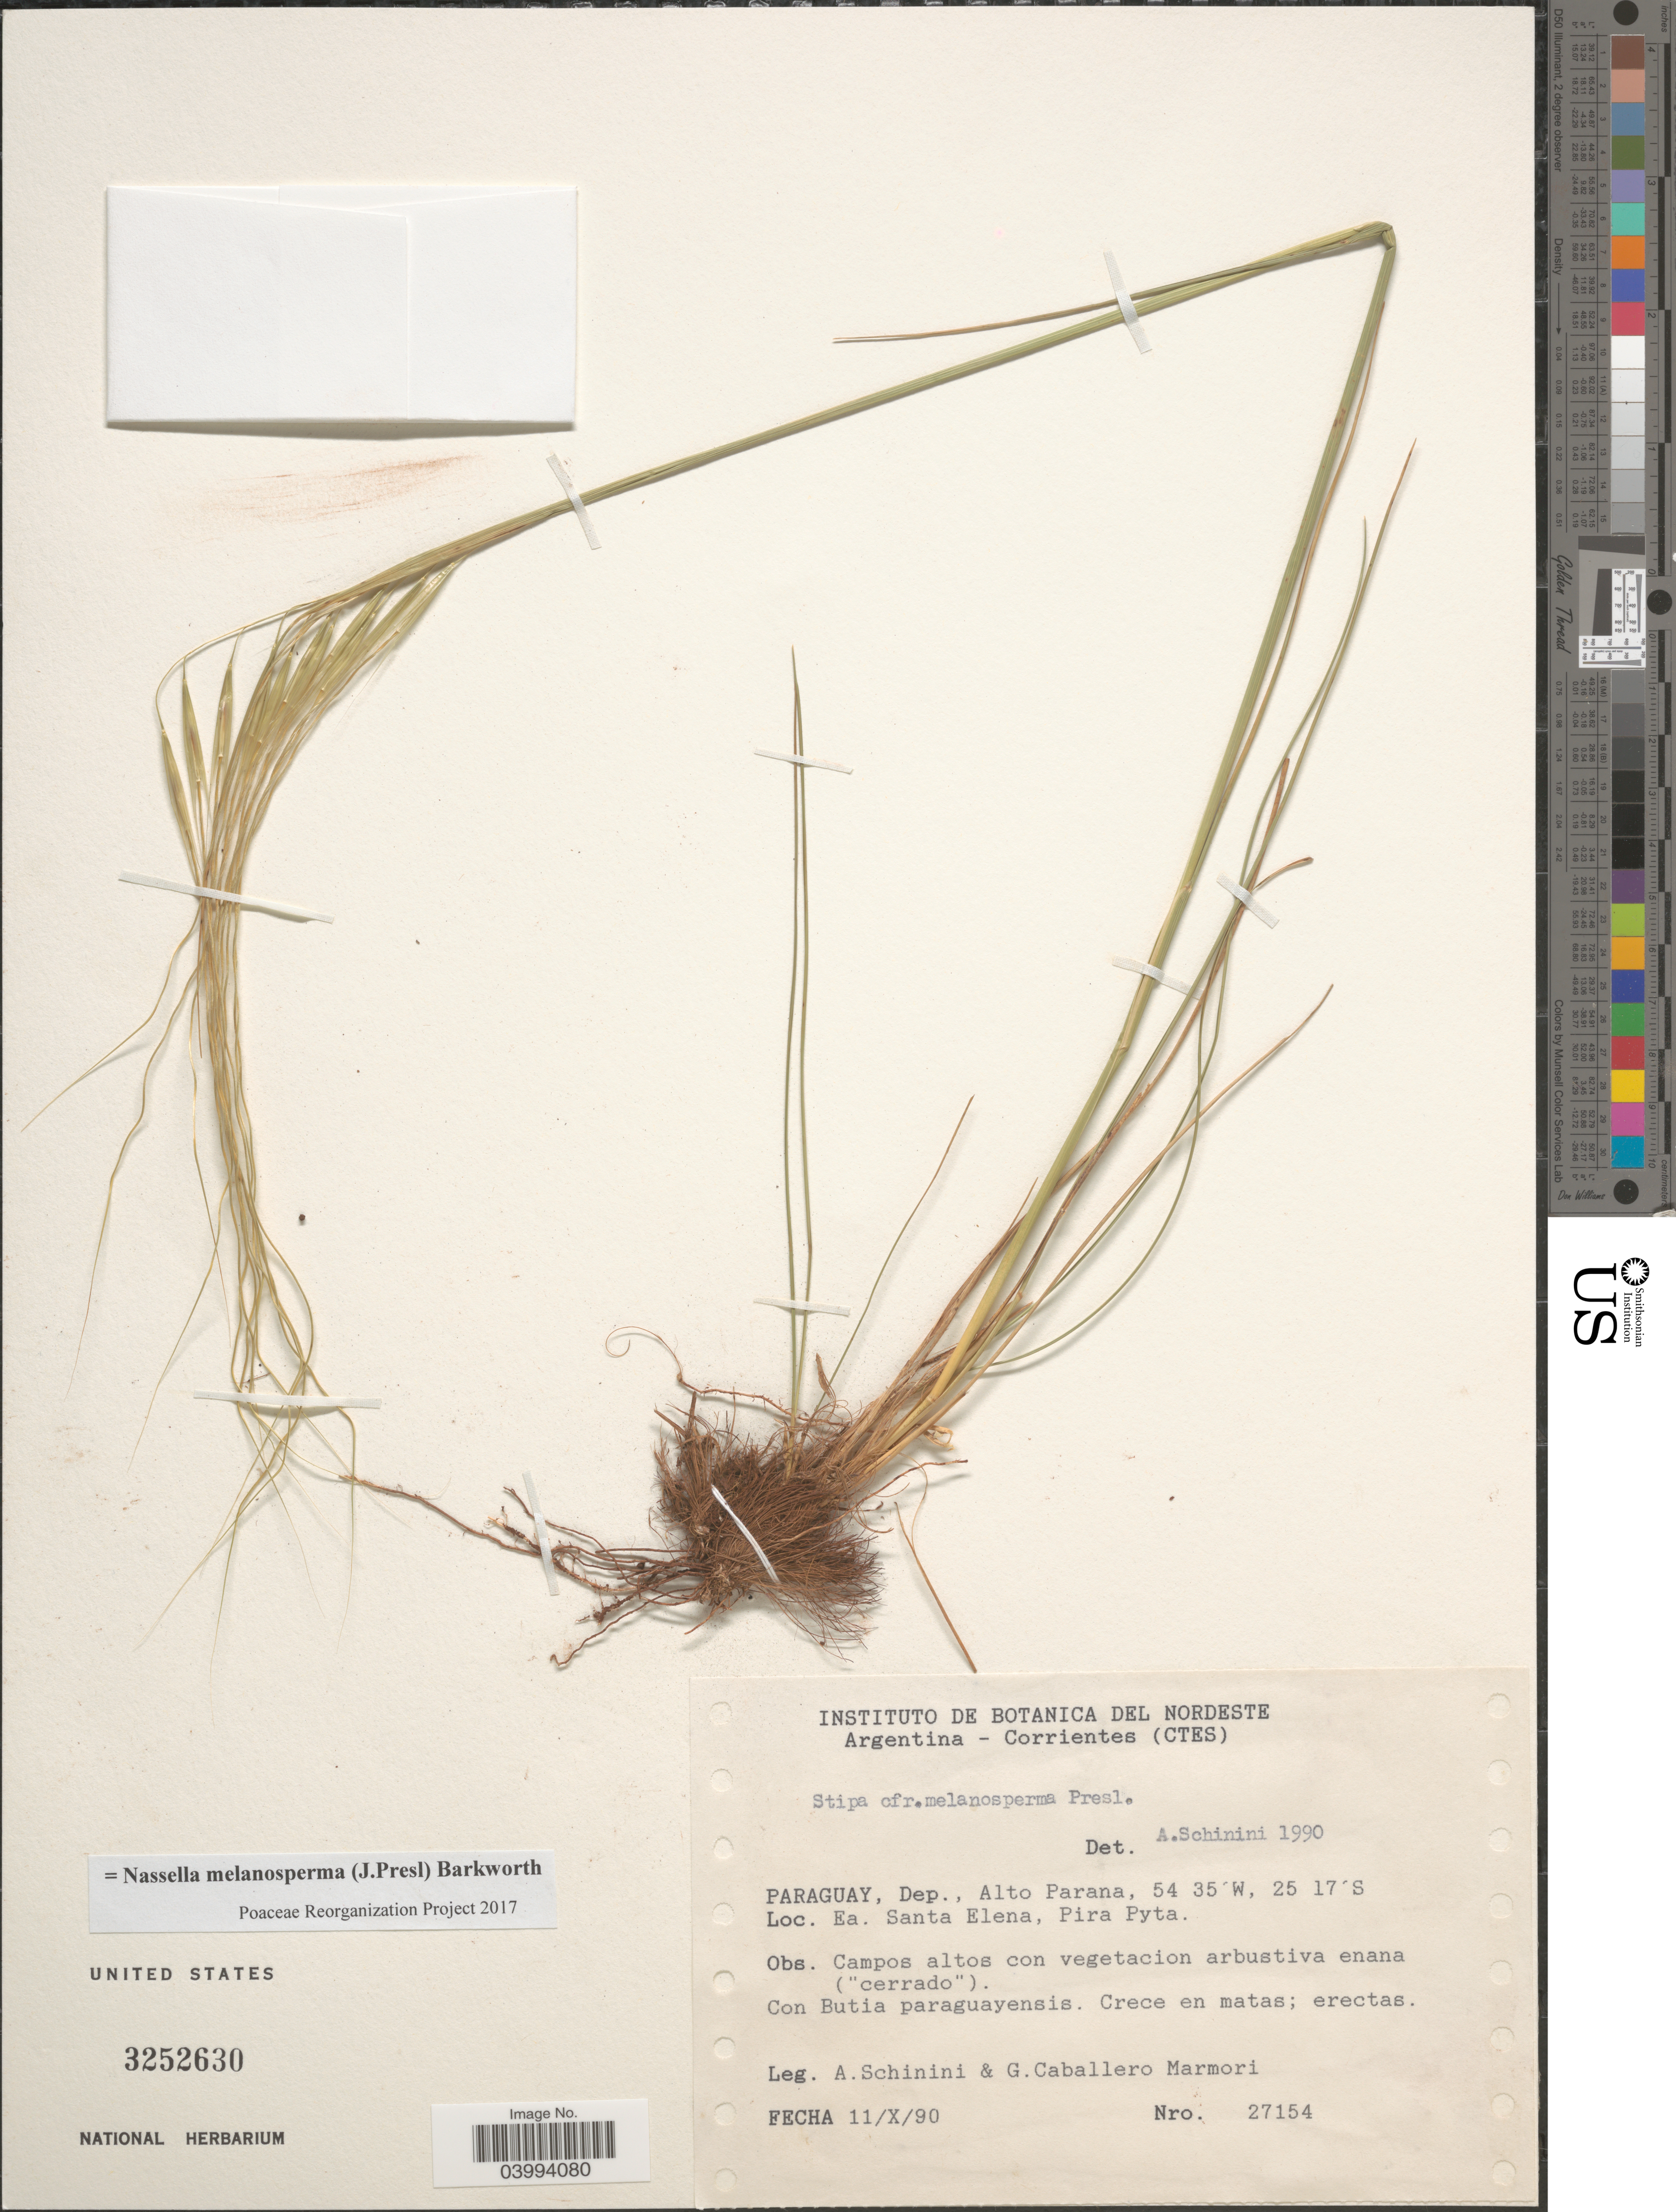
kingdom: Plantae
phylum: Tracheophyta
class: Liliopsida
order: Poales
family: Poaceae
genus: Nassella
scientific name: Nassella melanosperma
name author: (J. Presl) Barkworth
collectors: A. Schinini & G. Caballero Marmori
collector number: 27154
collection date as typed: Transcribed d/m/y: 11/10/90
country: Paraguay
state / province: Alto Parana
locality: Dep., Alto Parana, Ea. Santa Elena, Pira Pyta.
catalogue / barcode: US 3252630